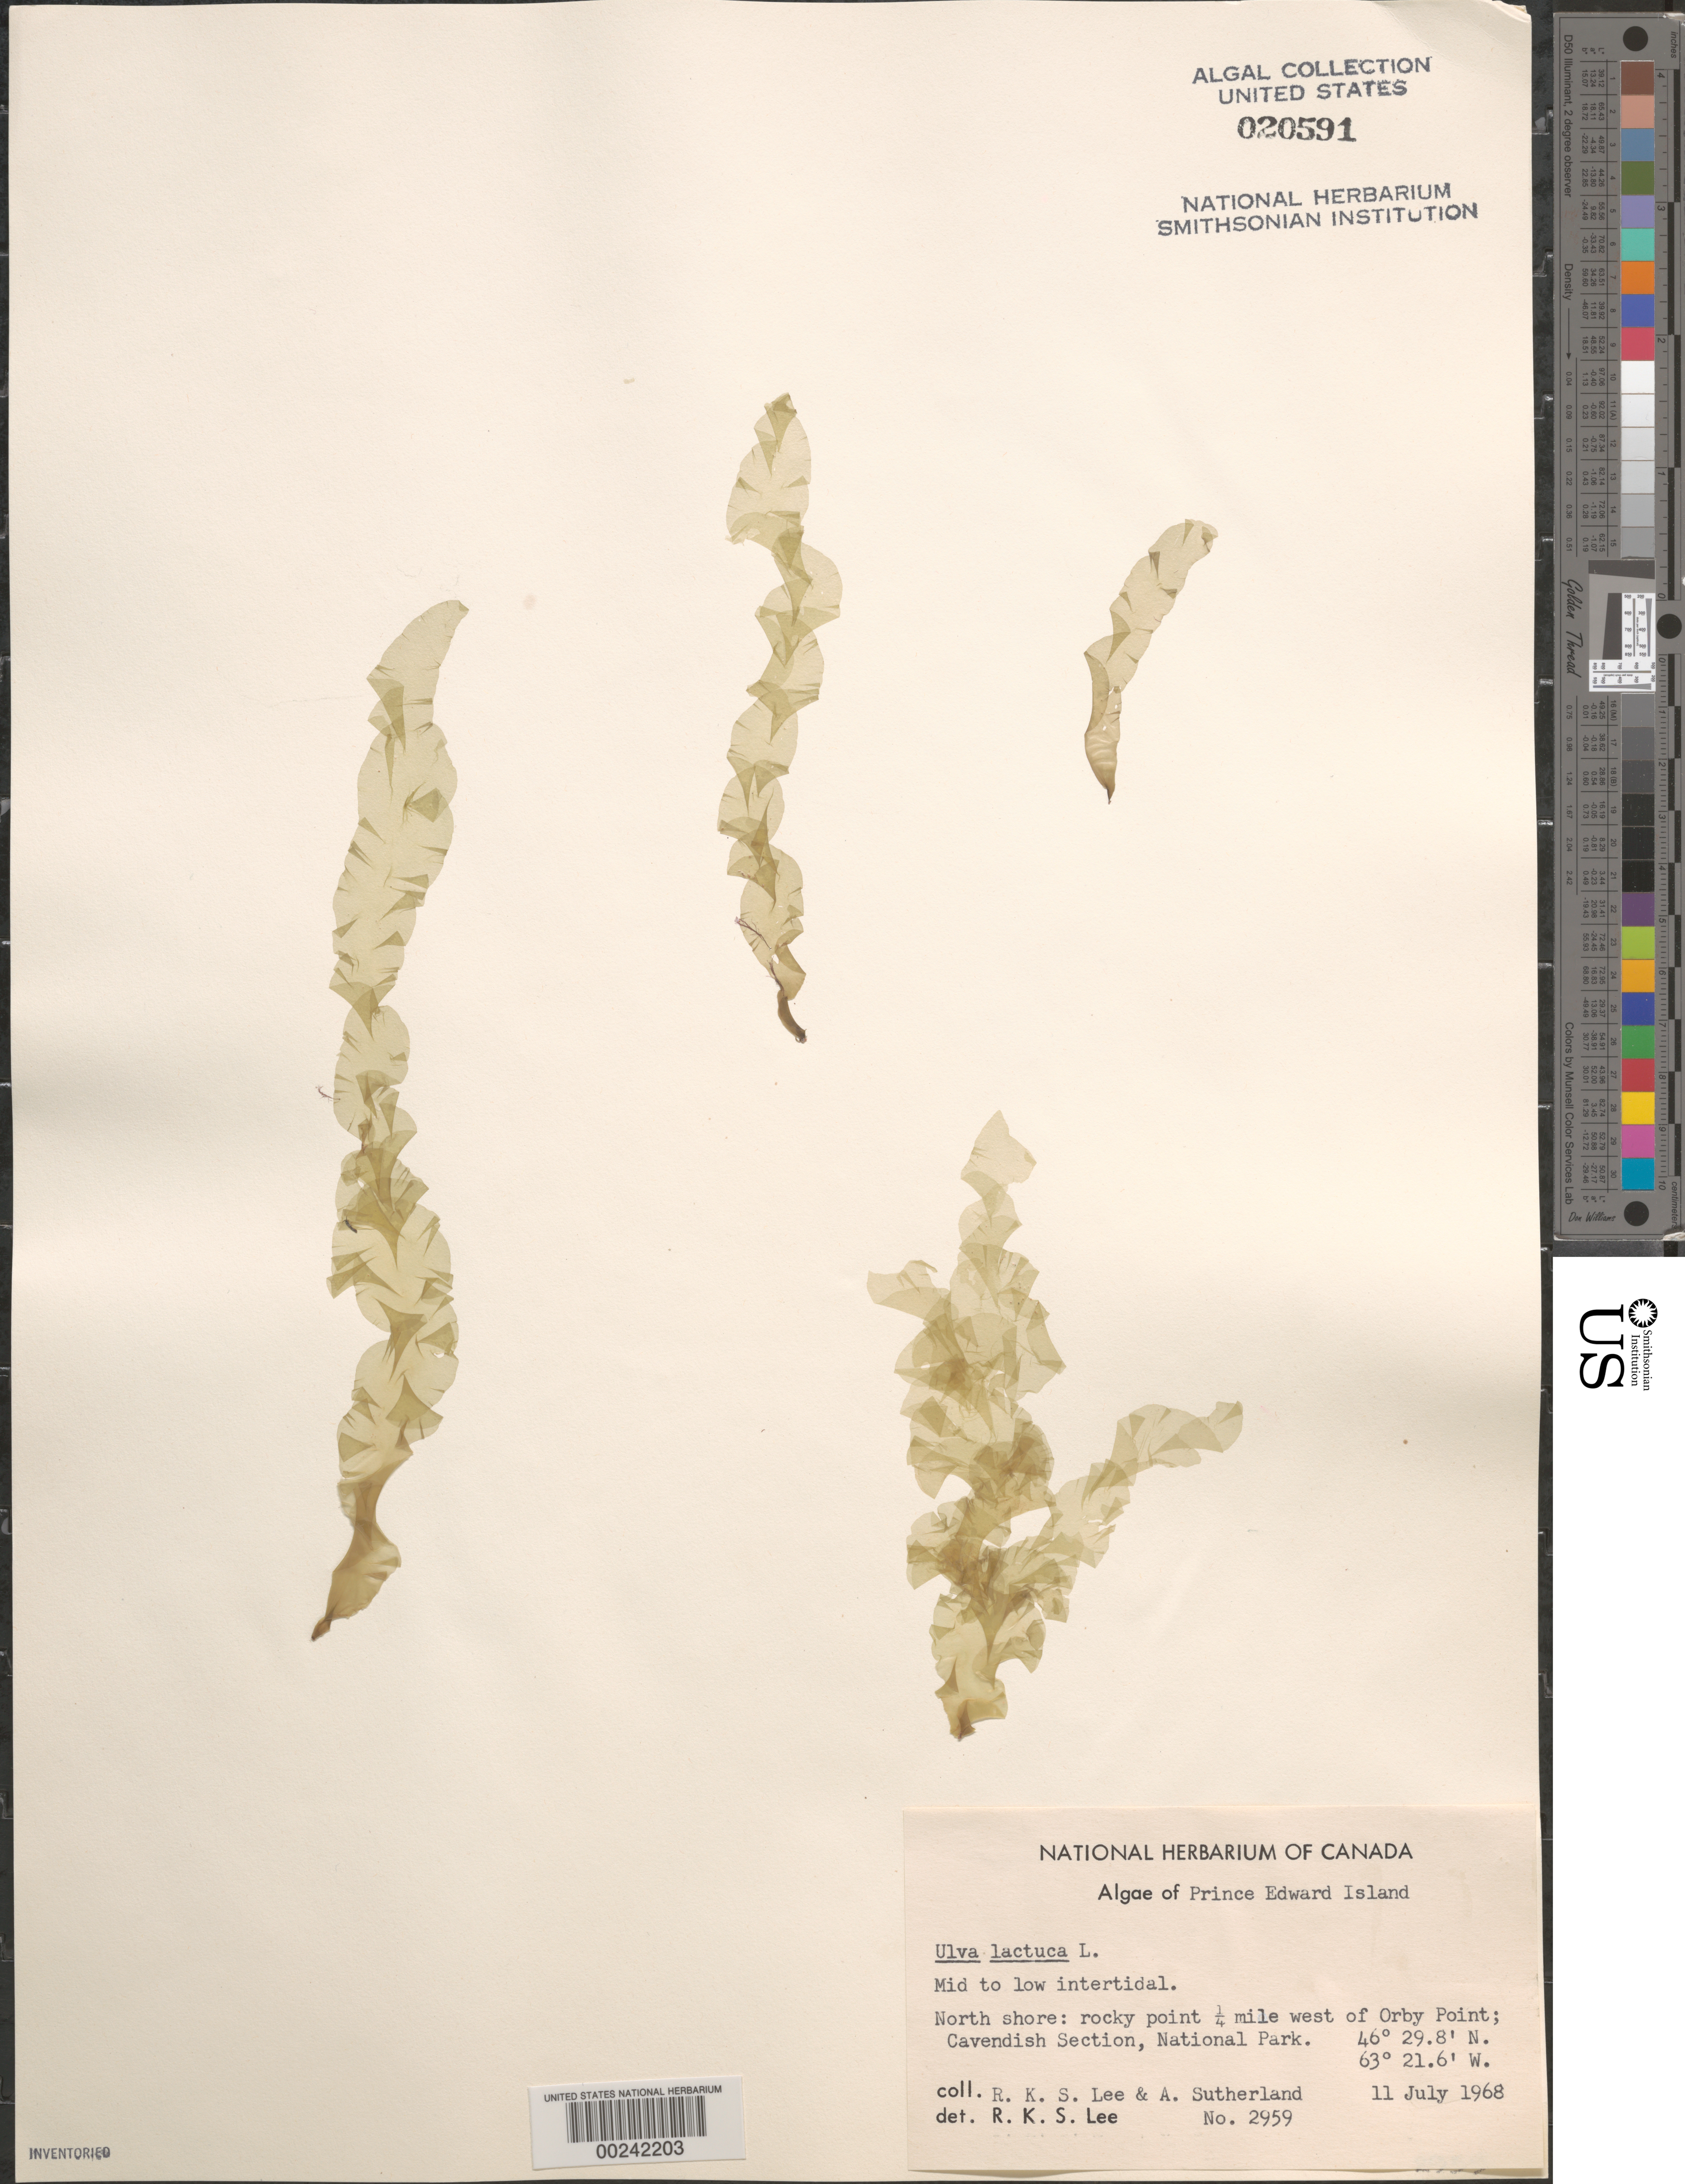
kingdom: Plantae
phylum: Chlorophyta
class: Ulvophyceae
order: Ulvales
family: Ulvaceae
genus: Ulva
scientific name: Ulva lactuca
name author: L.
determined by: Lee, R. K. S.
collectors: R. Lee & A. Sutherland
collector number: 2959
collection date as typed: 11 Jul 1968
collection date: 1968-07-11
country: Canada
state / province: Prince Edward Island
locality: West of orby point, cavendish section, national park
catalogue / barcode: US 20591